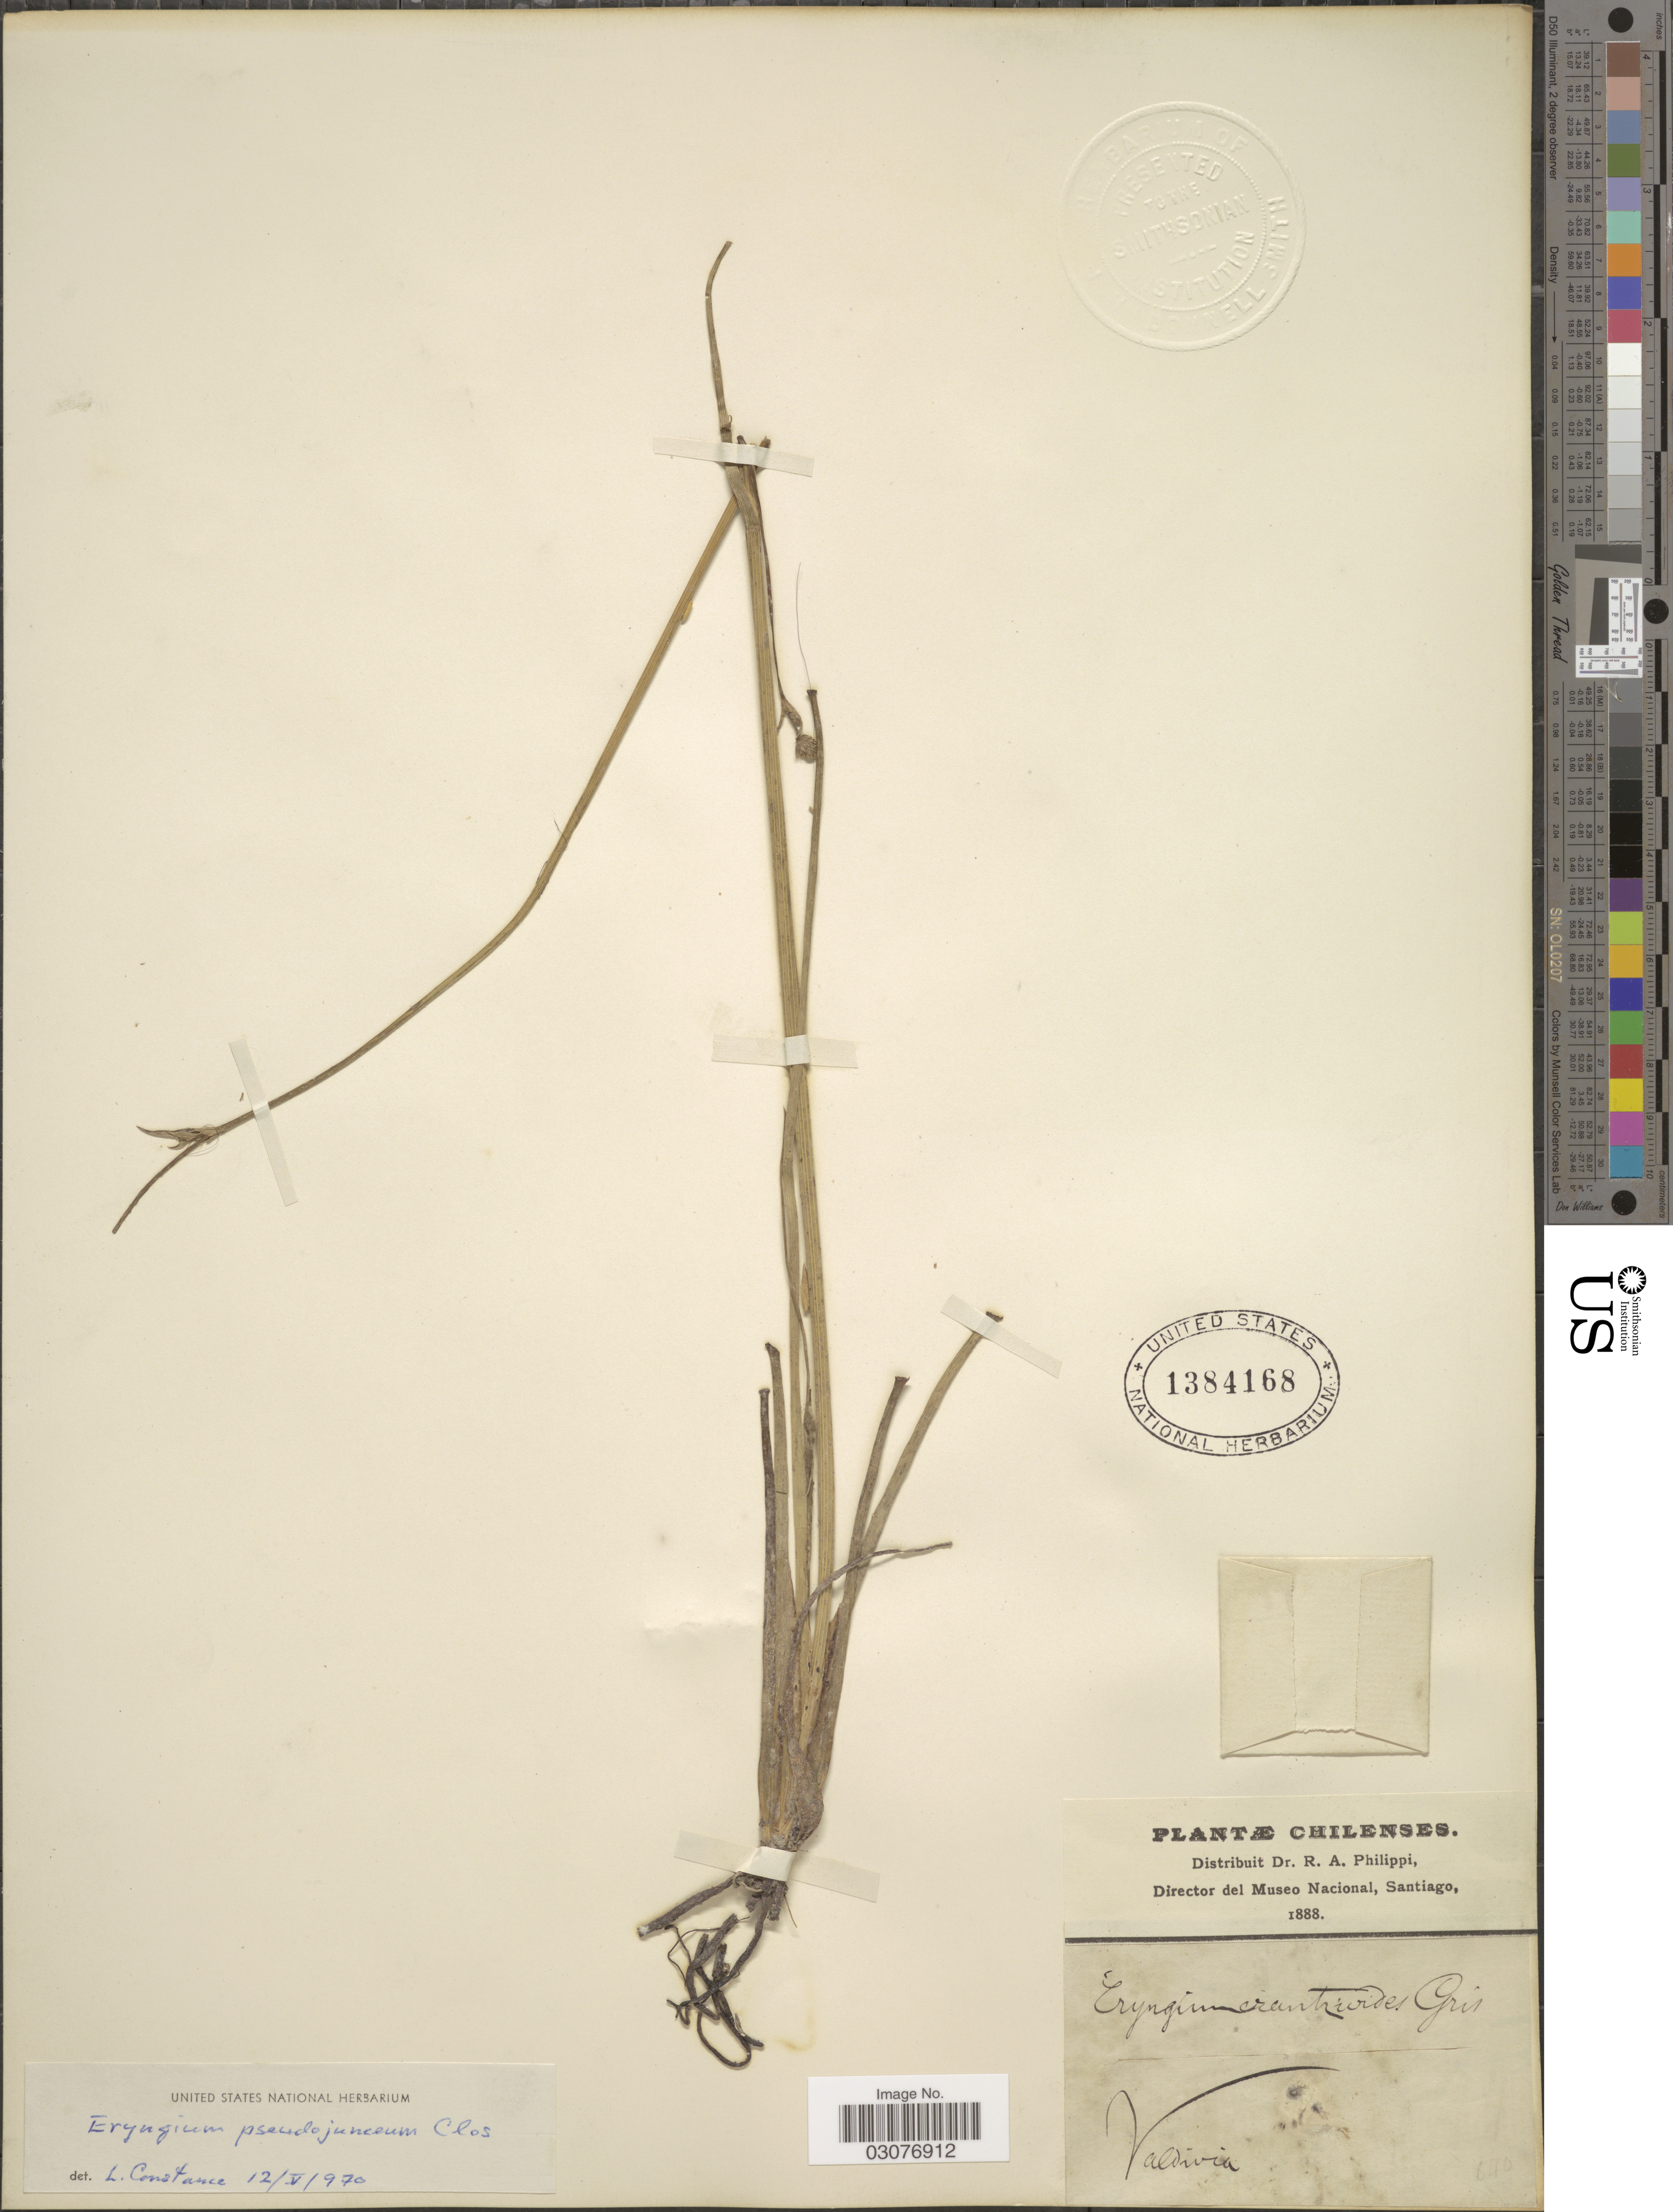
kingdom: Plantae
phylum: Tracheophyta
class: Magnoliopsida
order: Apiales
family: Apiaceae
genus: Eryngium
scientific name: Eryngium pseudojunceum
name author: Clos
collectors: ex. herb. R.A. Philippi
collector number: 640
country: Chile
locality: Valdivia.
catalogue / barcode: US 1384168